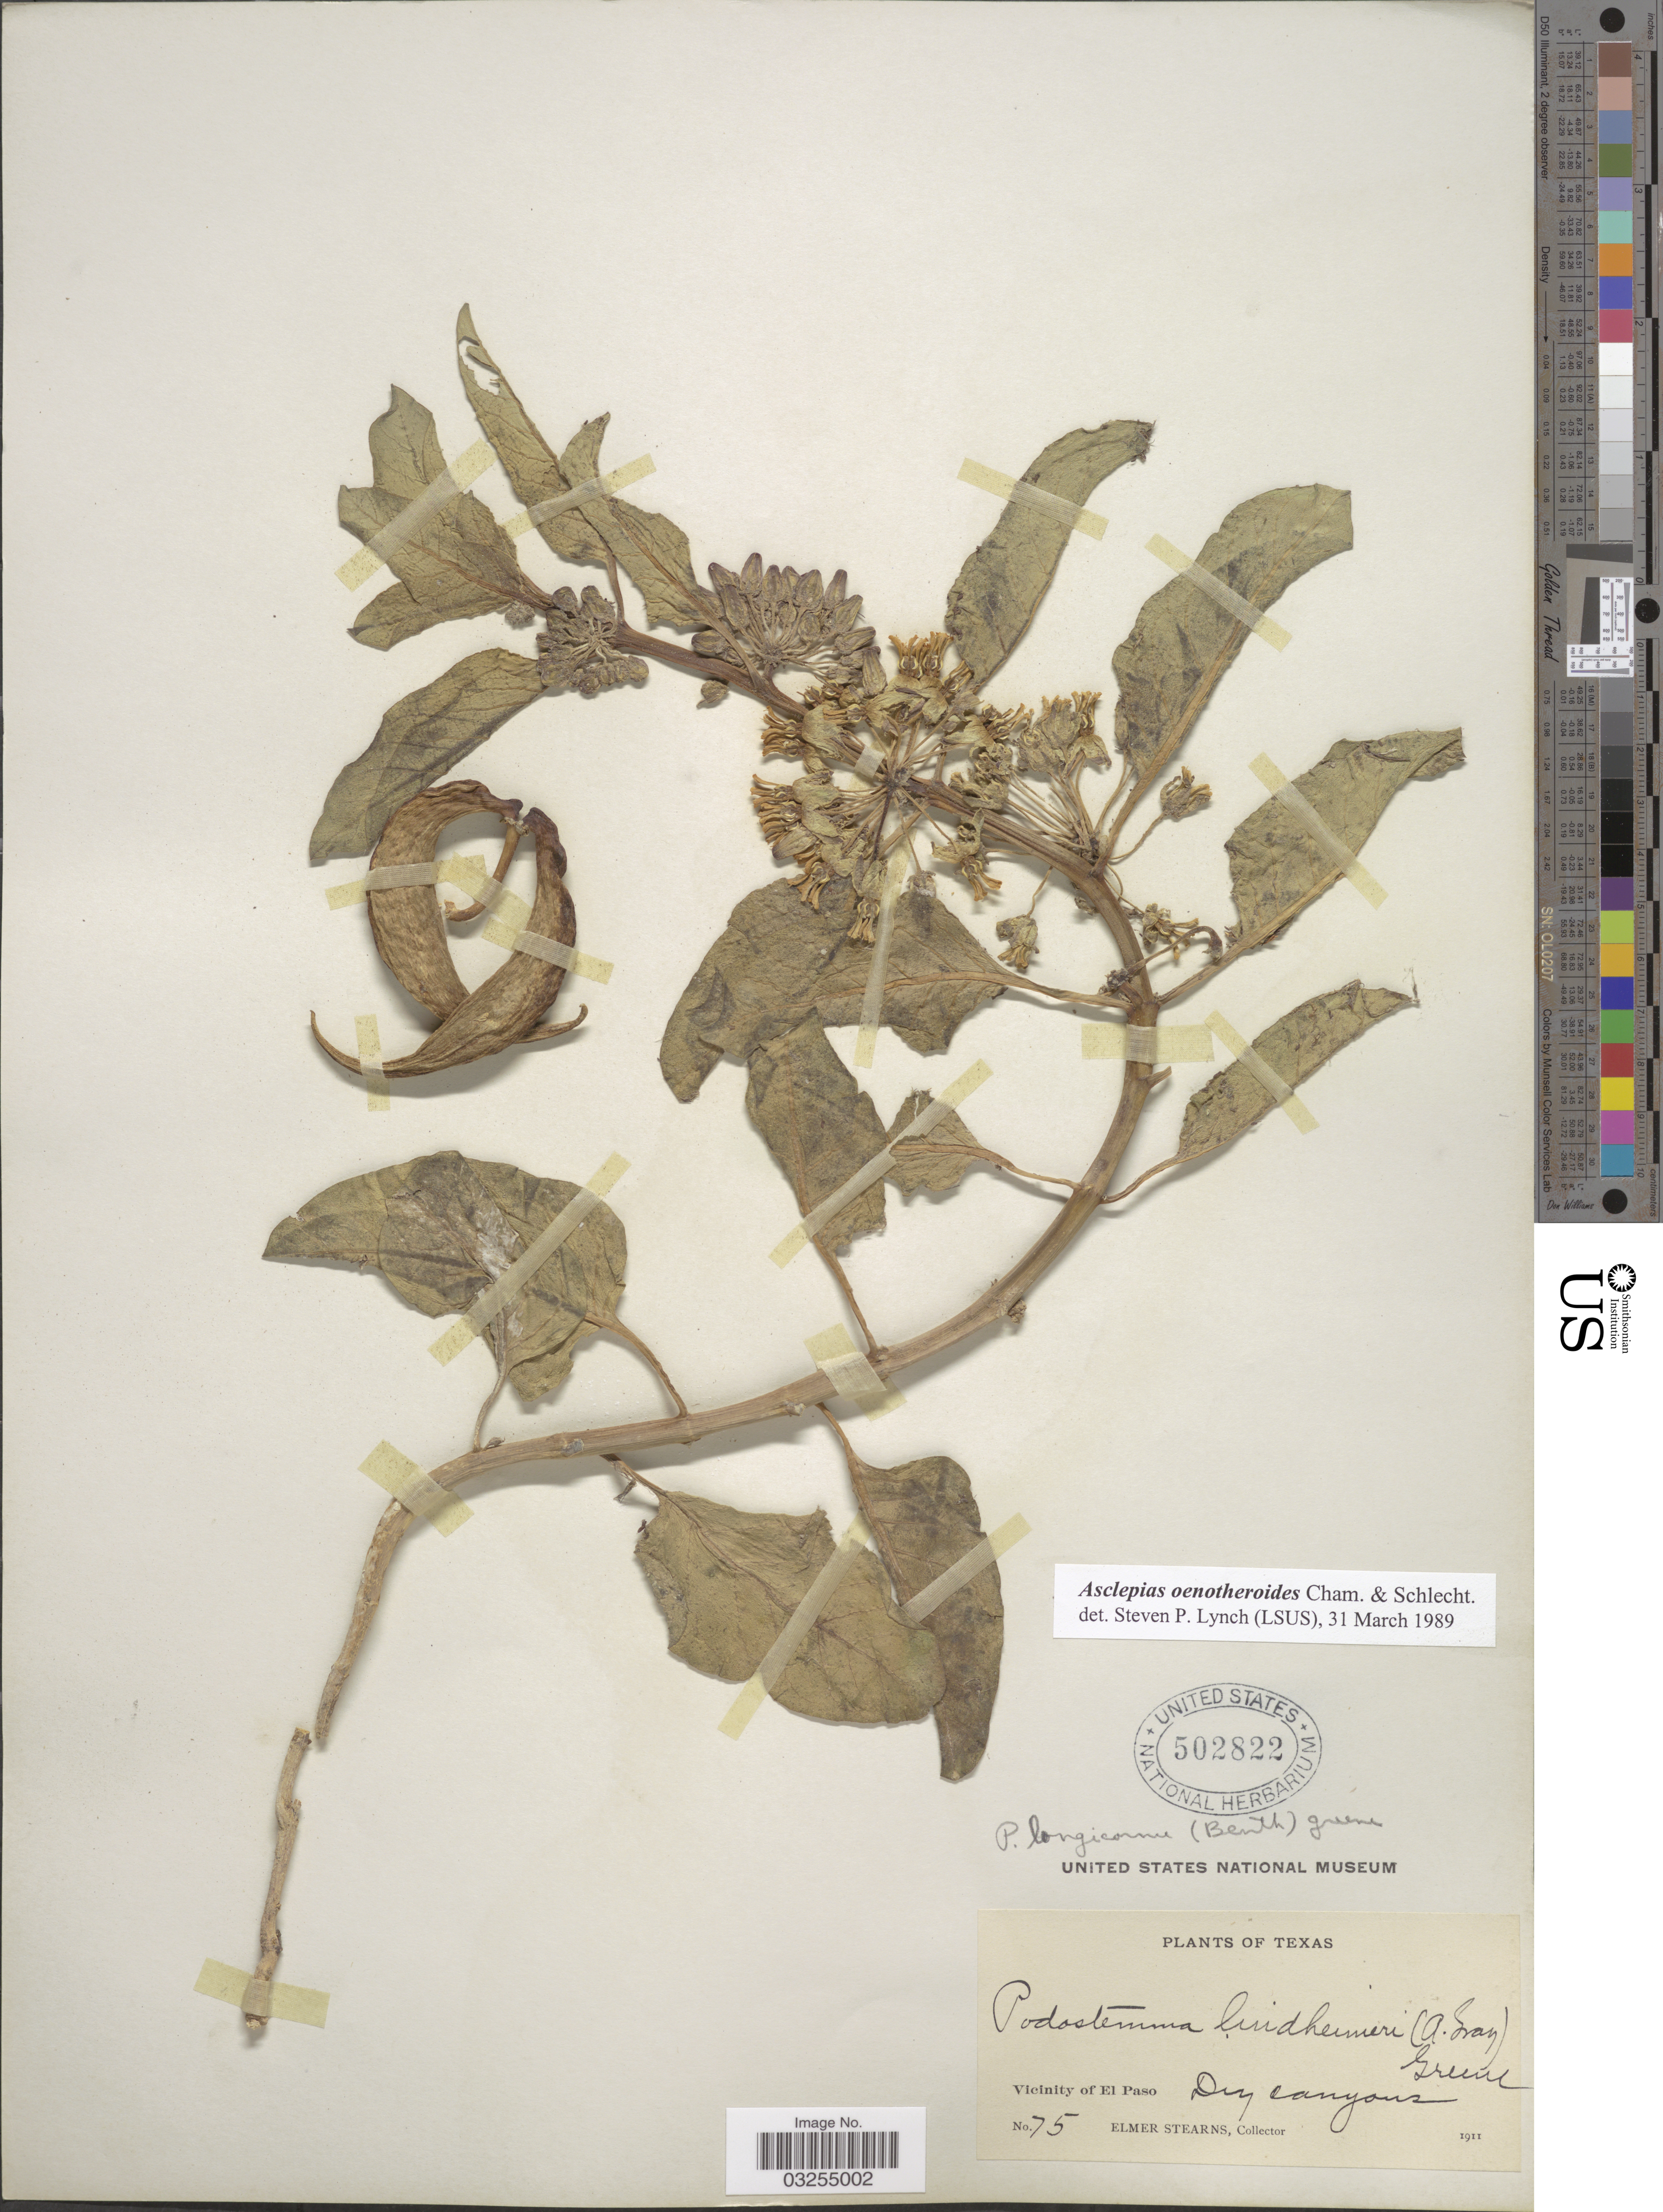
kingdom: Plantae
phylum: Tracheophyta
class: Magnoliopsida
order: Gentianales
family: Apocynaceae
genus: Asclepias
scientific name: Asclepias oenotheroides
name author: Schltdl. & Cham.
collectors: E. Stearns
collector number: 75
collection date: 1911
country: United States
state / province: Texas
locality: Vicinity of El Paso. Dry canyons.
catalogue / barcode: US 502822